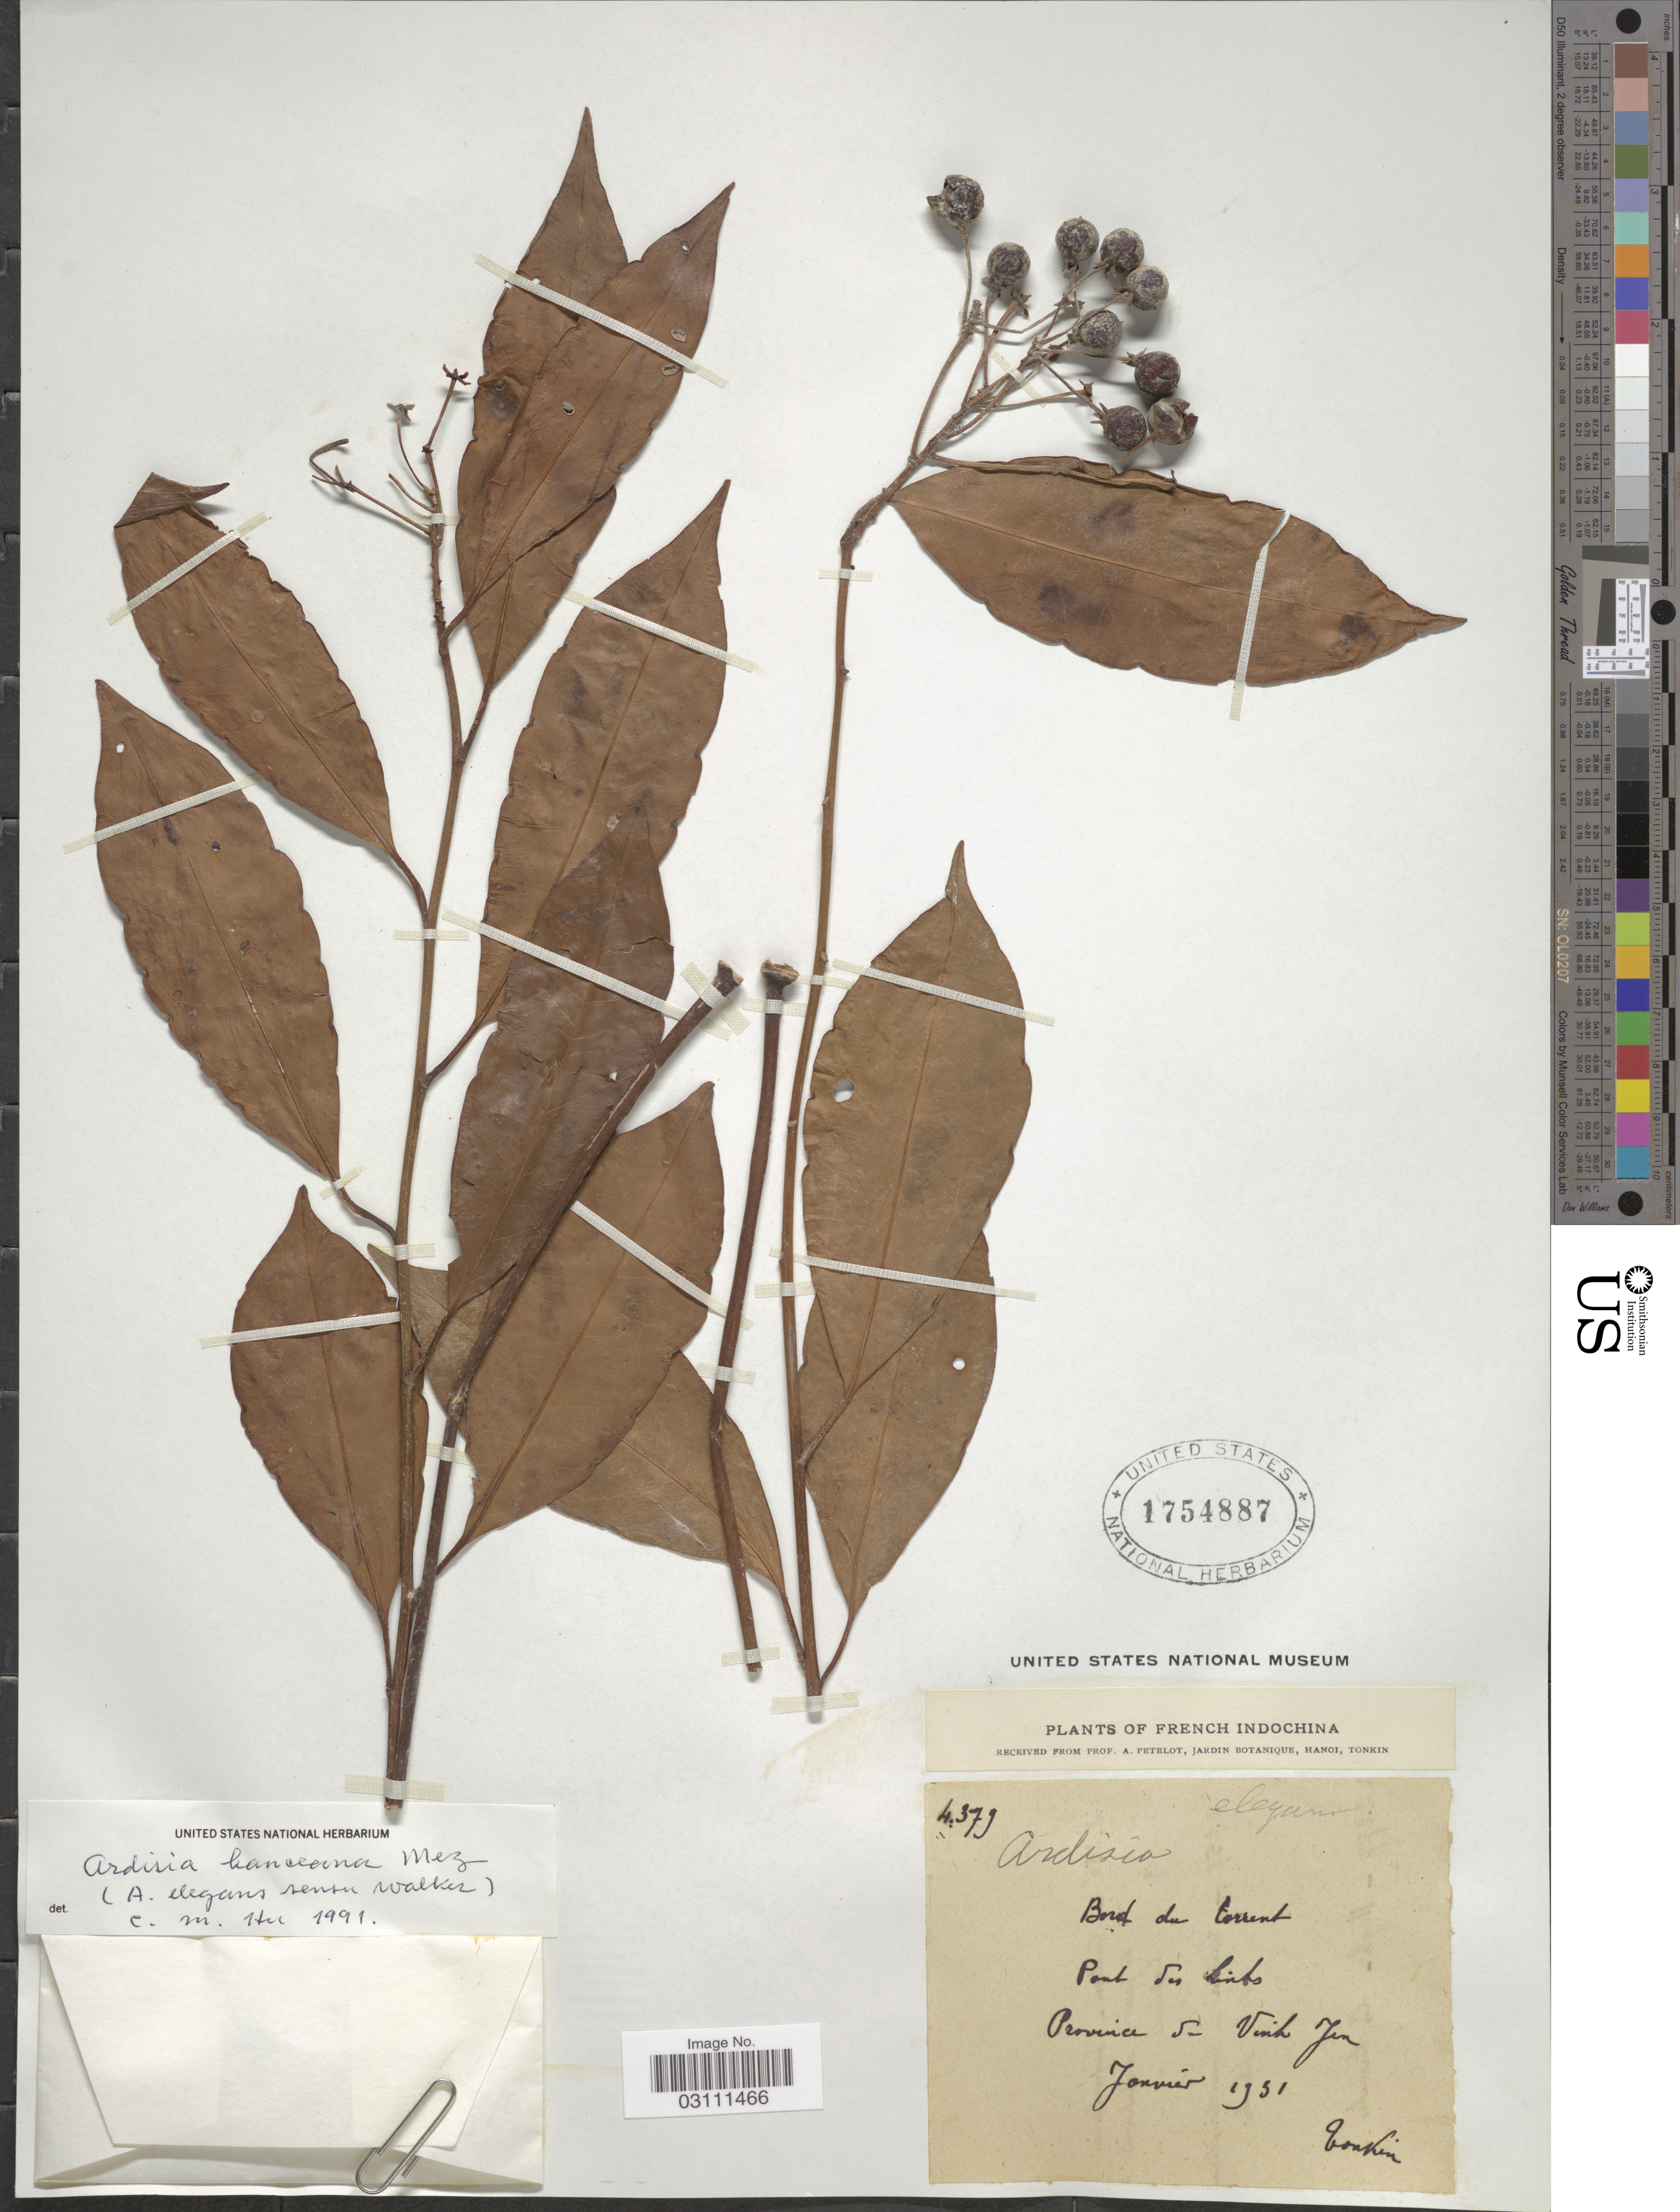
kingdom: Plantae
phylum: Tracheophyta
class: Magnoliopsida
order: Ericales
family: Primulaceae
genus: Ardisia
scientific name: Ardisia elegans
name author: Andrews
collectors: A. Petelot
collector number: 4379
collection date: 1931-01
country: Vietnam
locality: French Indochina, Pont du links, Province de Vinh Jen.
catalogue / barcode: US 1754887